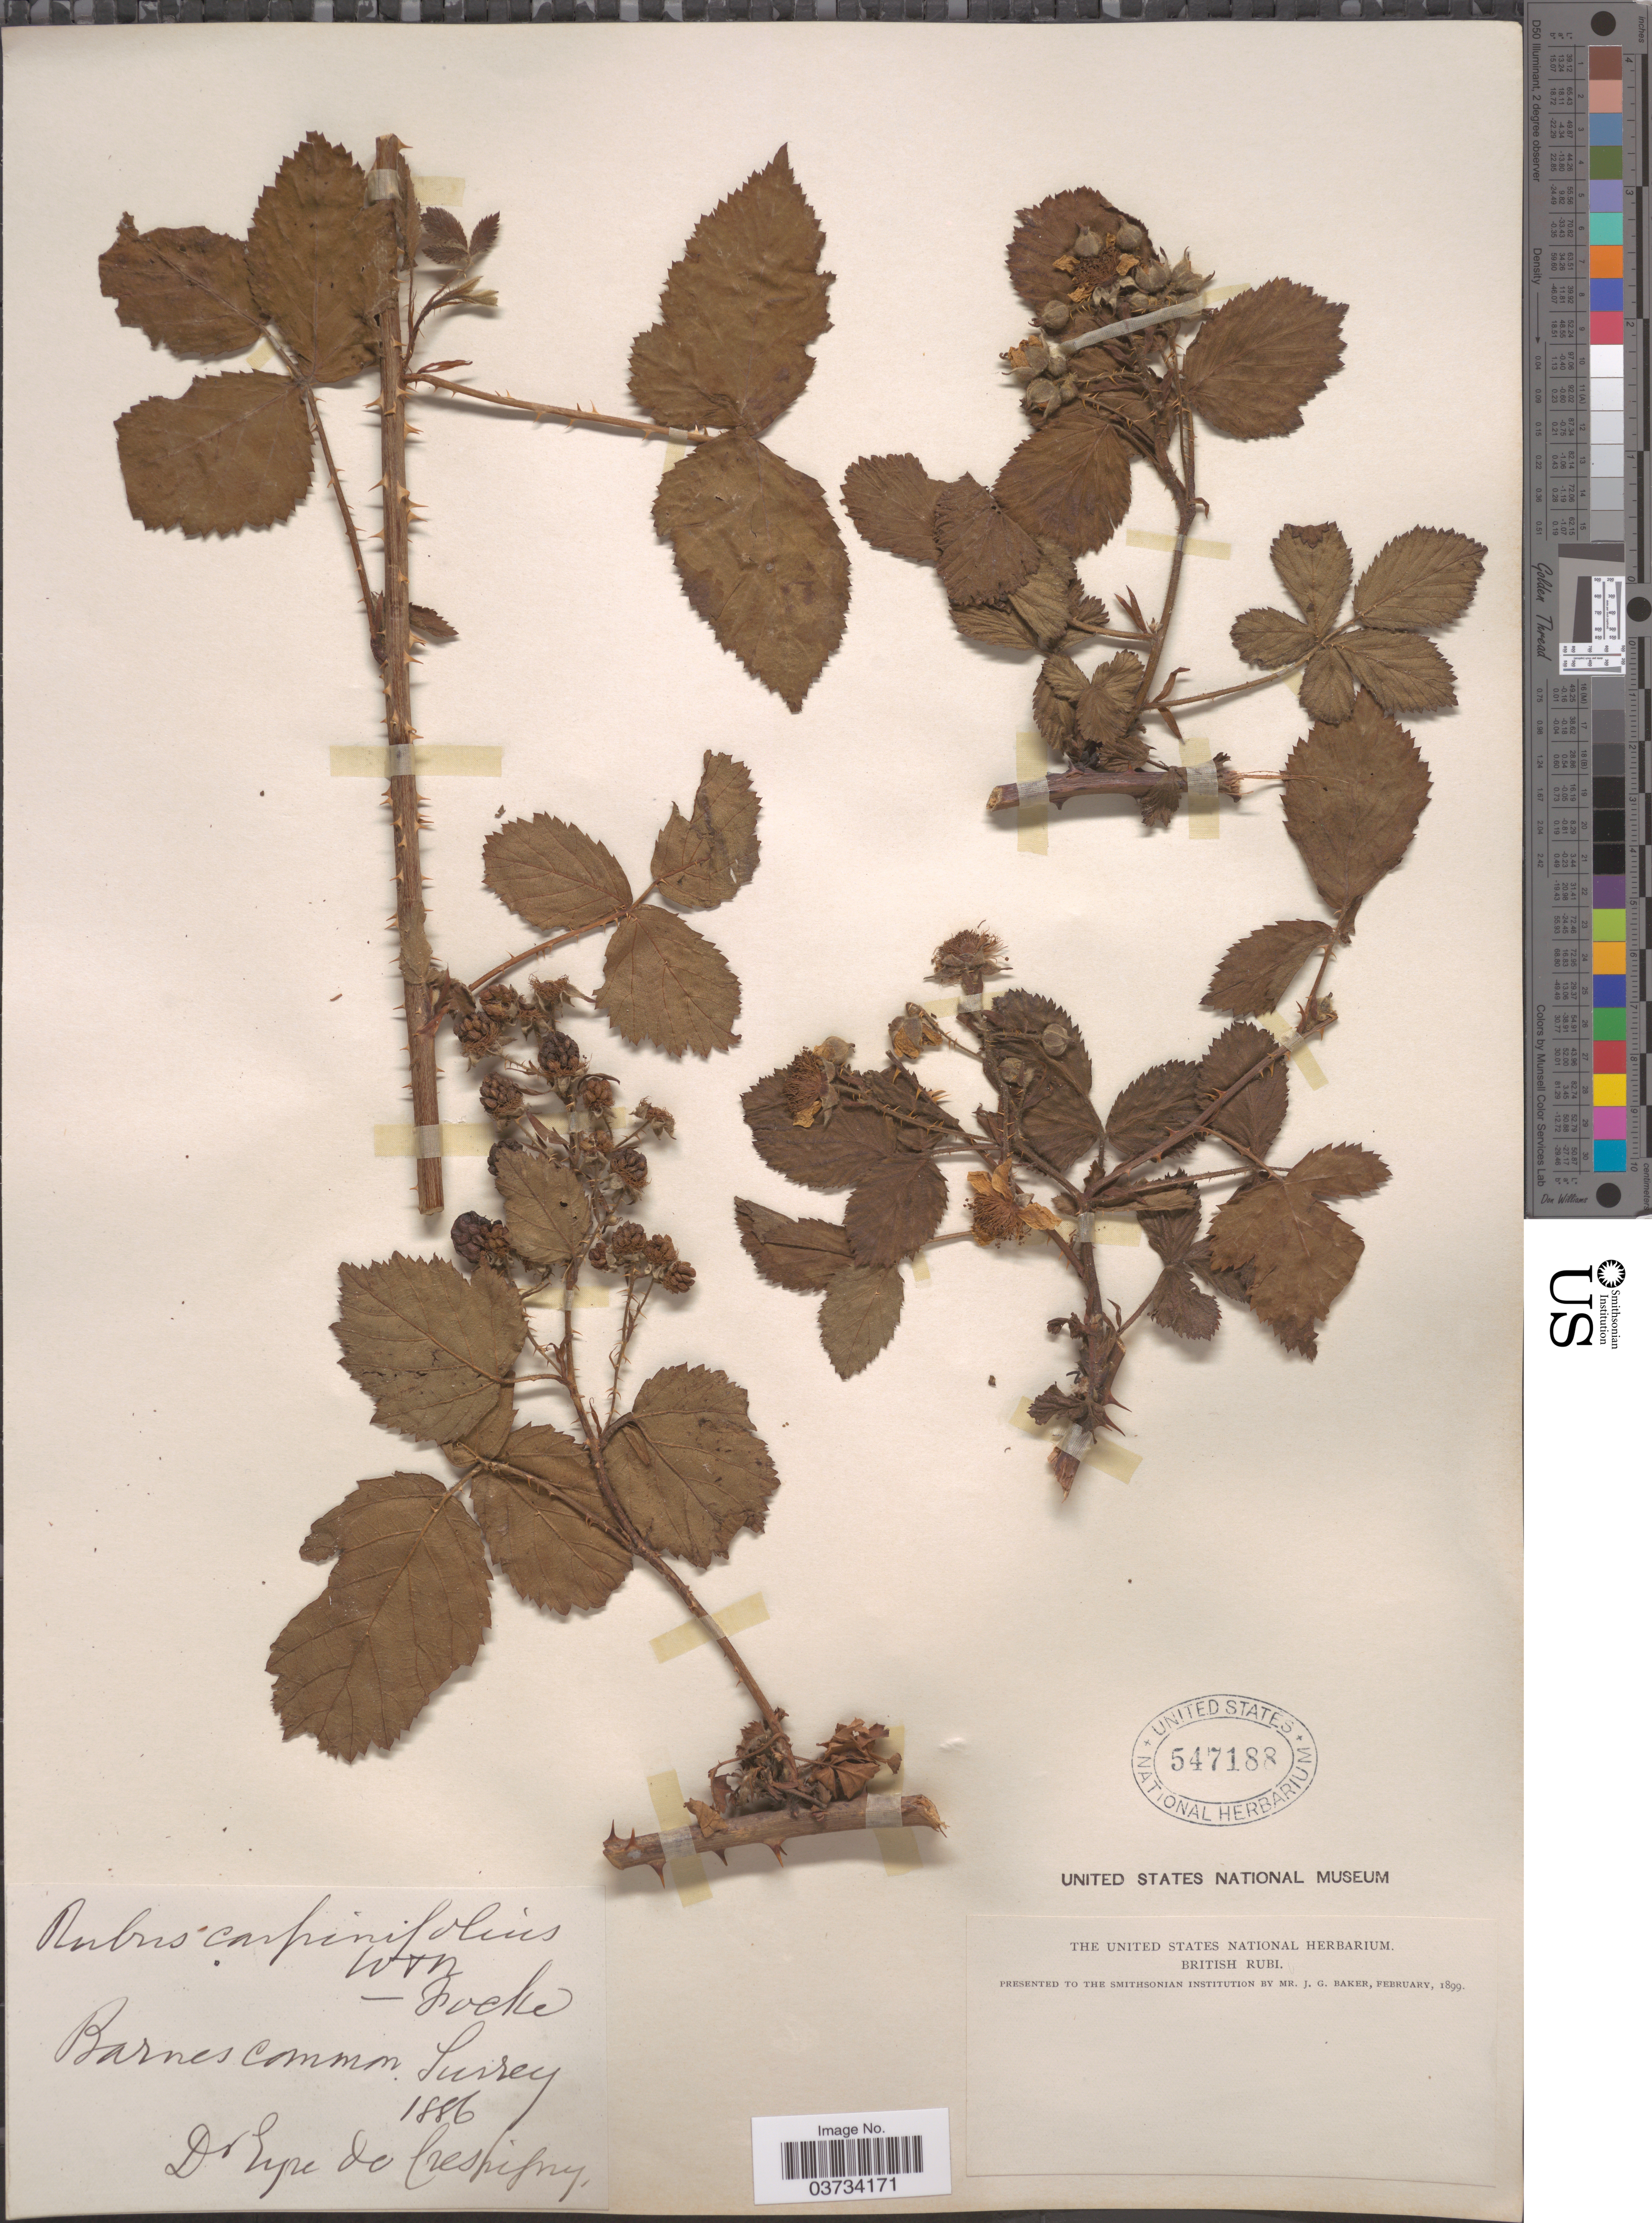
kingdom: Plantae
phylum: Tracheophyta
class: Magnoliopsida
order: Rosales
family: Rosaceae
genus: Rubus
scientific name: Rubus carpinifolius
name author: Rydb.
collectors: E. de Crespigny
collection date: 1886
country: United Kingdom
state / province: England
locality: Barnes common, Surrey.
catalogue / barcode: US 547188